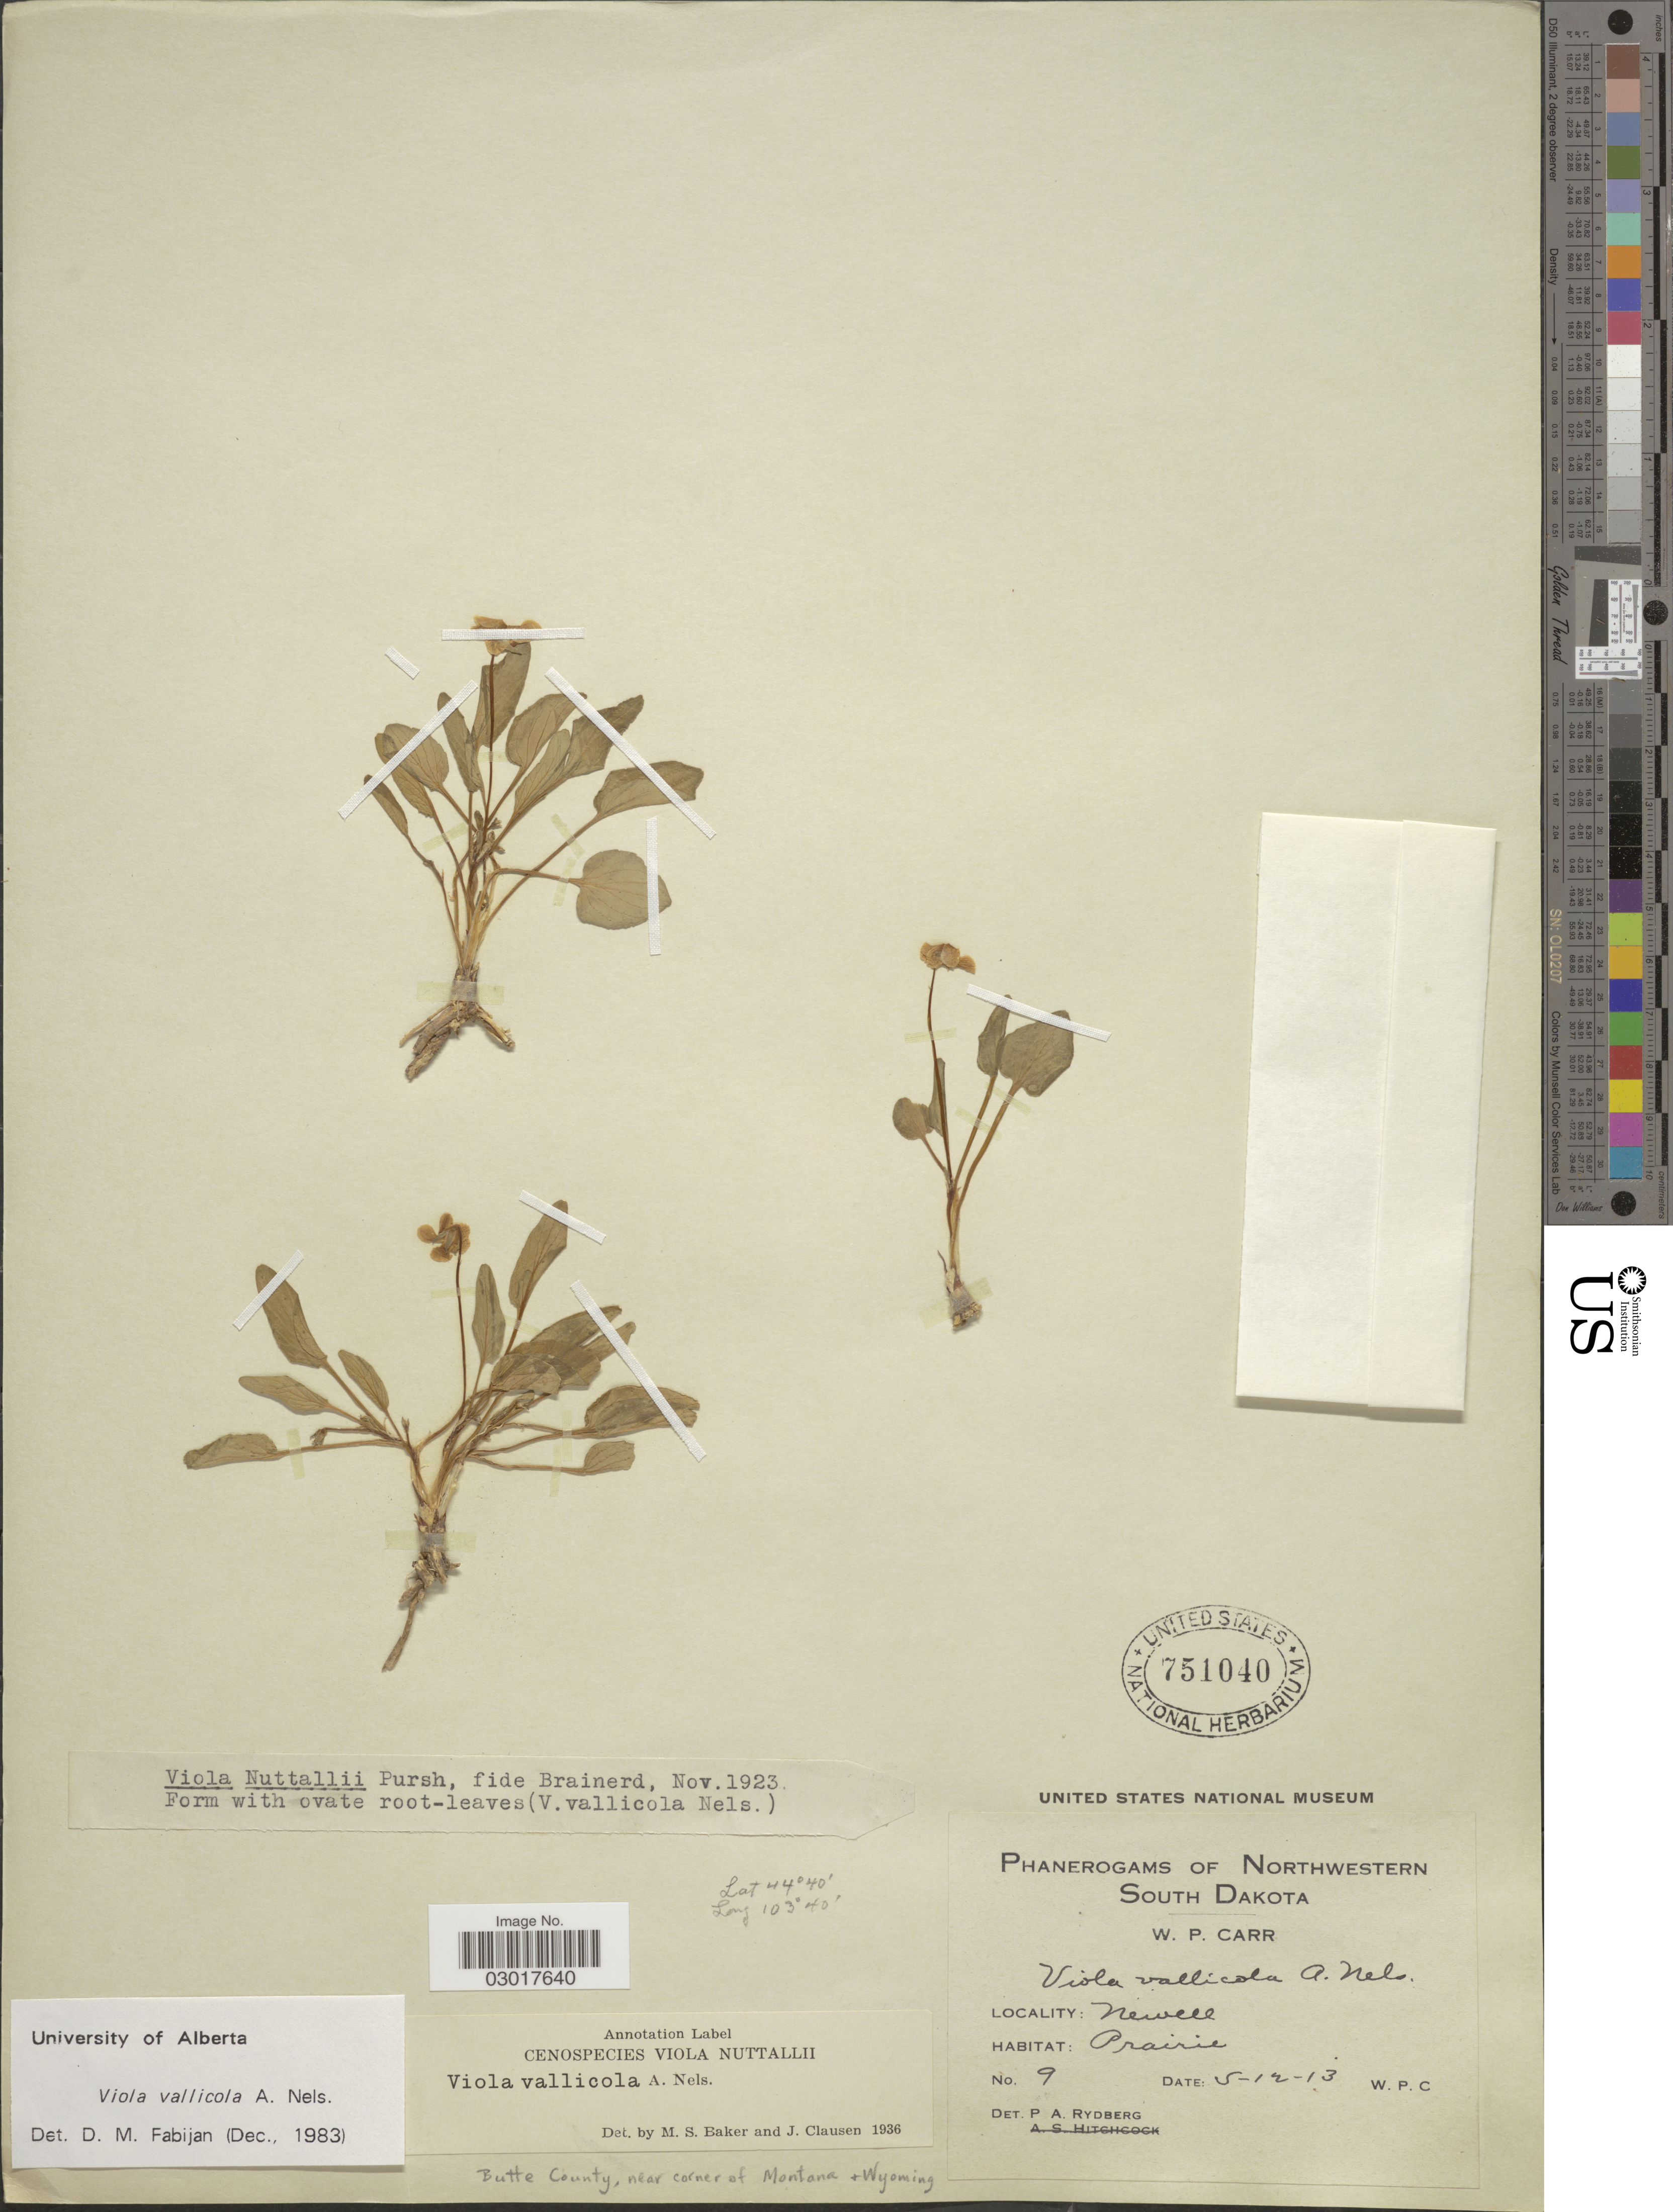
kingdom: Plantae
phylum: Tracheophyta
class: Magnoliopsida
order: Malpighiales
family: Violaceae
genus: Viola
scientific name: Viola vallicola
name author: A. Nelson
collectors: W. Carr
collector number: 9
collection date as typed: Transcribed d/m/y: 12/5/13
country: United States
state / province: South Dakota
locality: Northwestern South Dakota. Newell. Butte County, near corner of Montana + Wyoming.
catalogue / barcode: US 751040